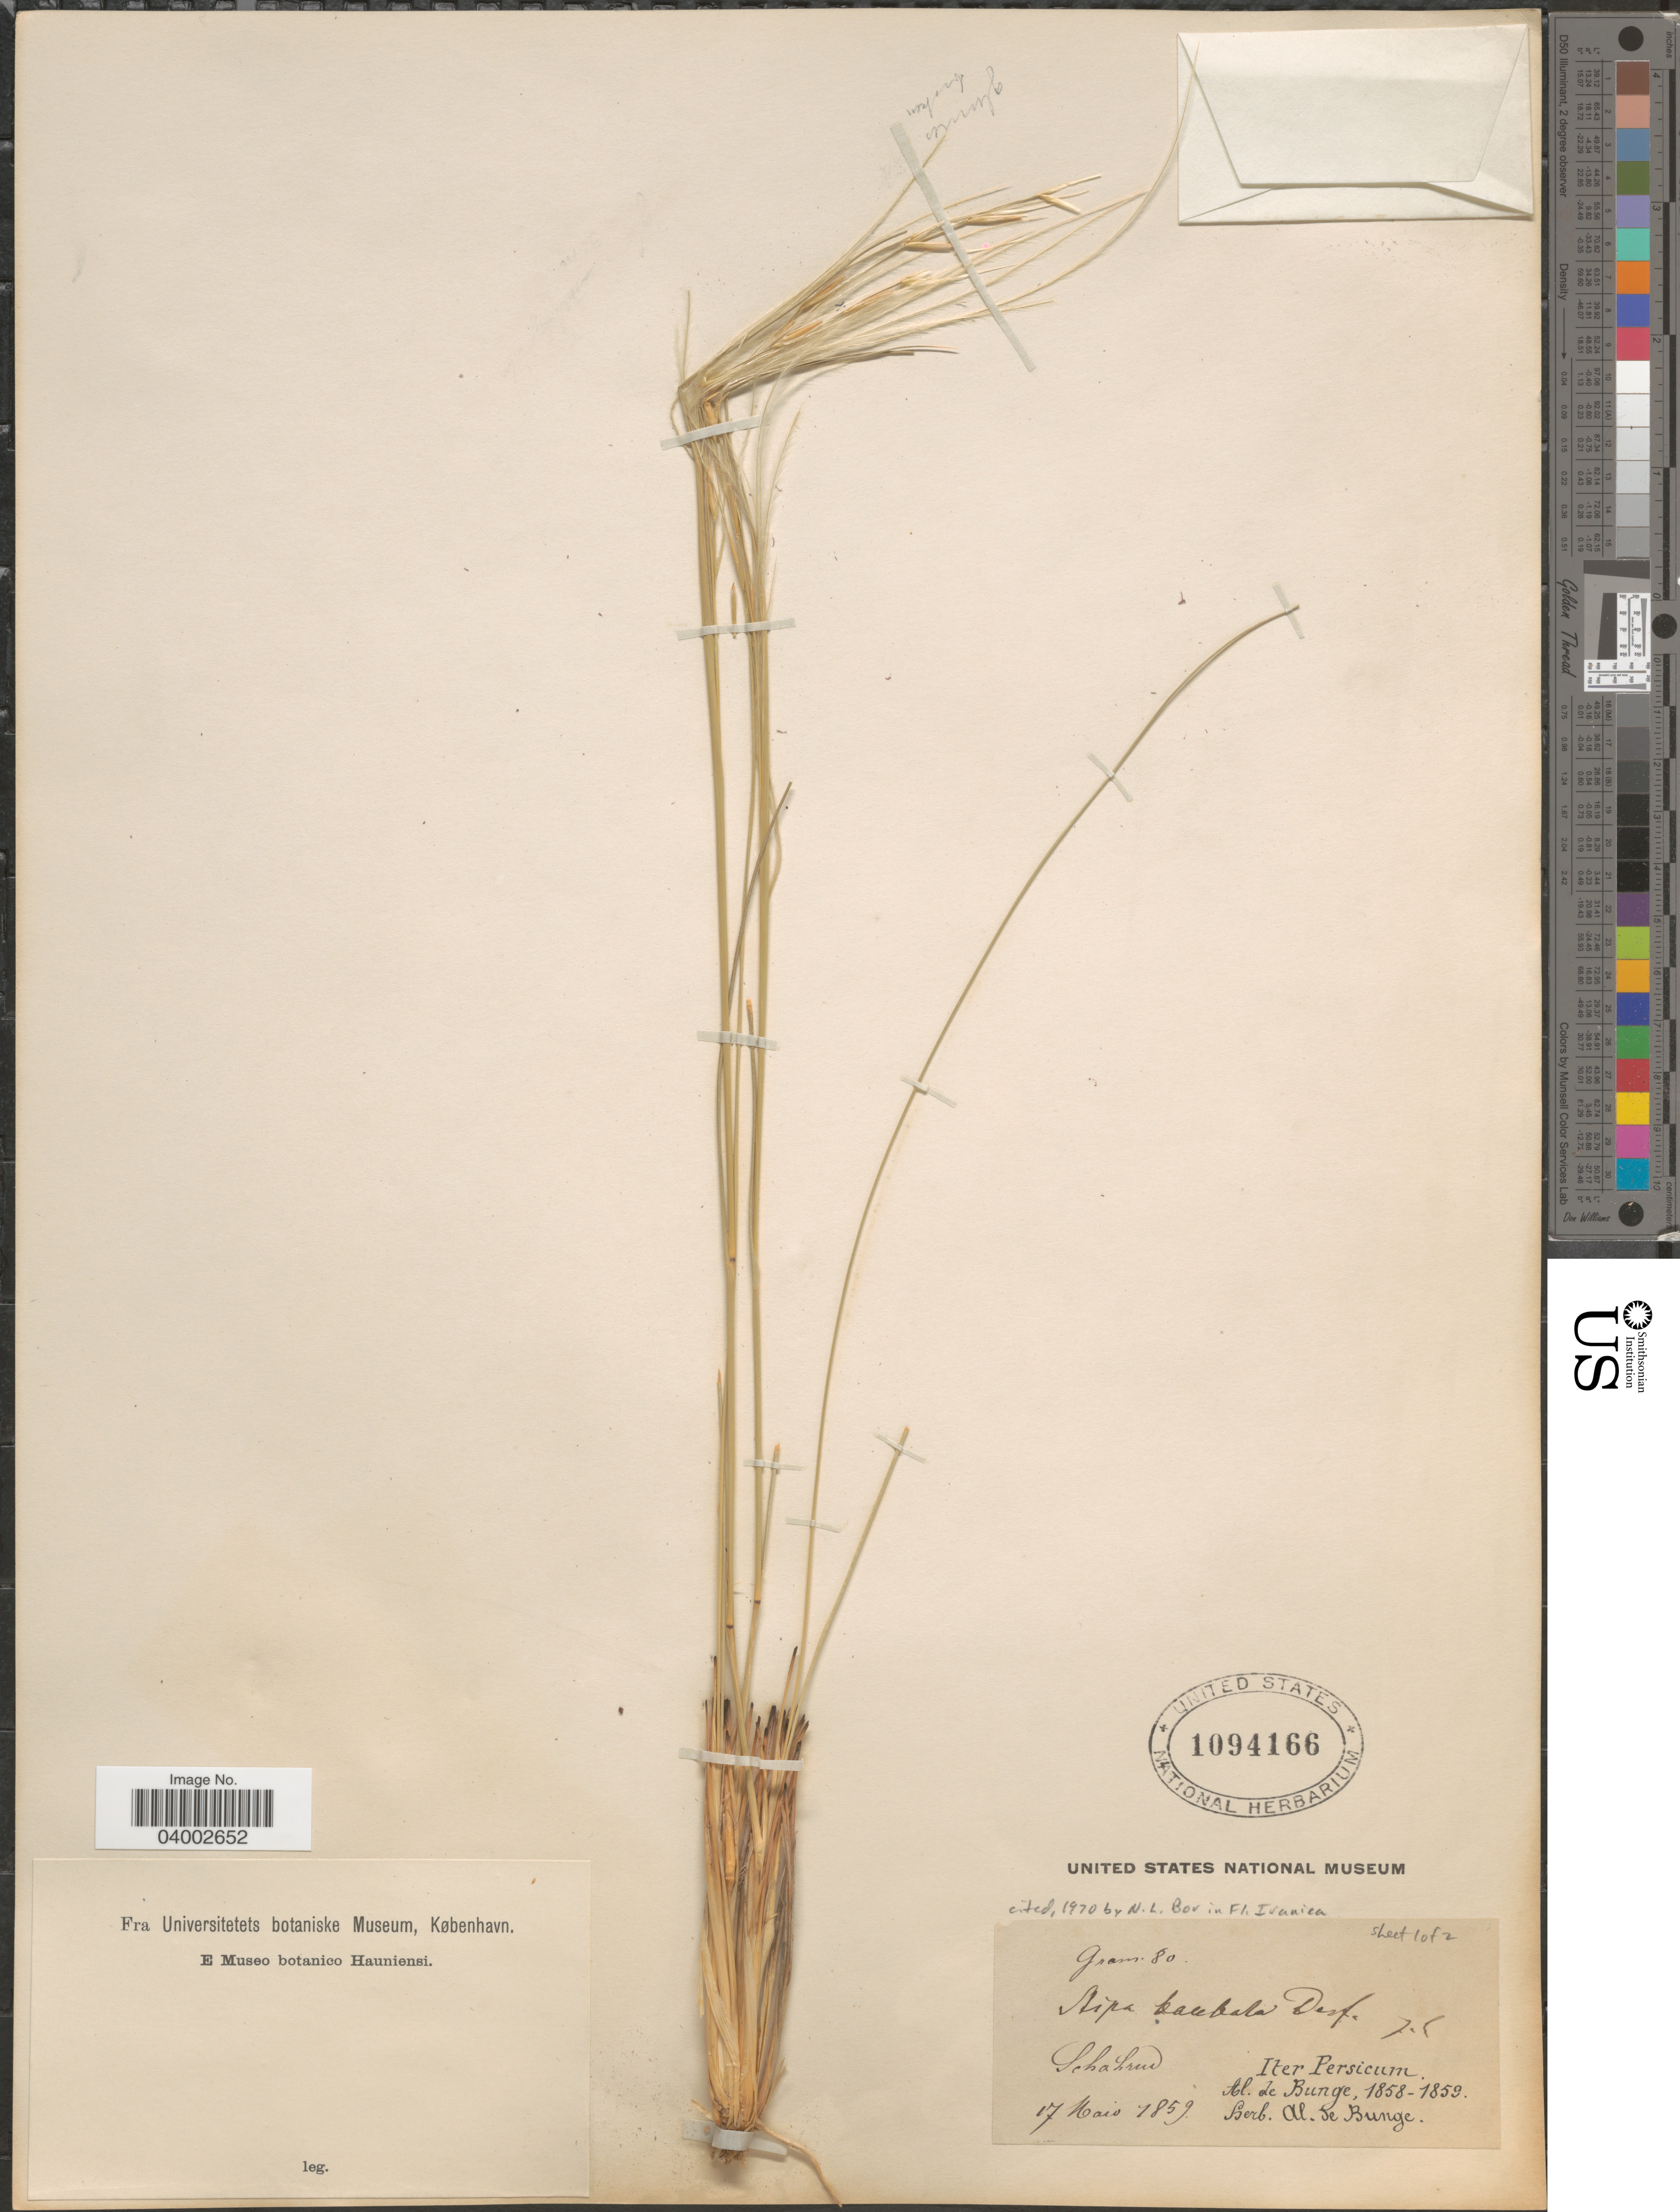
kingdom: Plantae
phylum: Tracheophyta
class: Liliopsida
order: Poales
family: Poaceae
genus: Stipa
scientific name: Stipa barbata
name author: Michx.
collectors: A. de Bunge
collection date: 1859-05-17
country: Iran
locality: Schăhrud. Iter Persicum.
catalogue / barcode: US 1094166